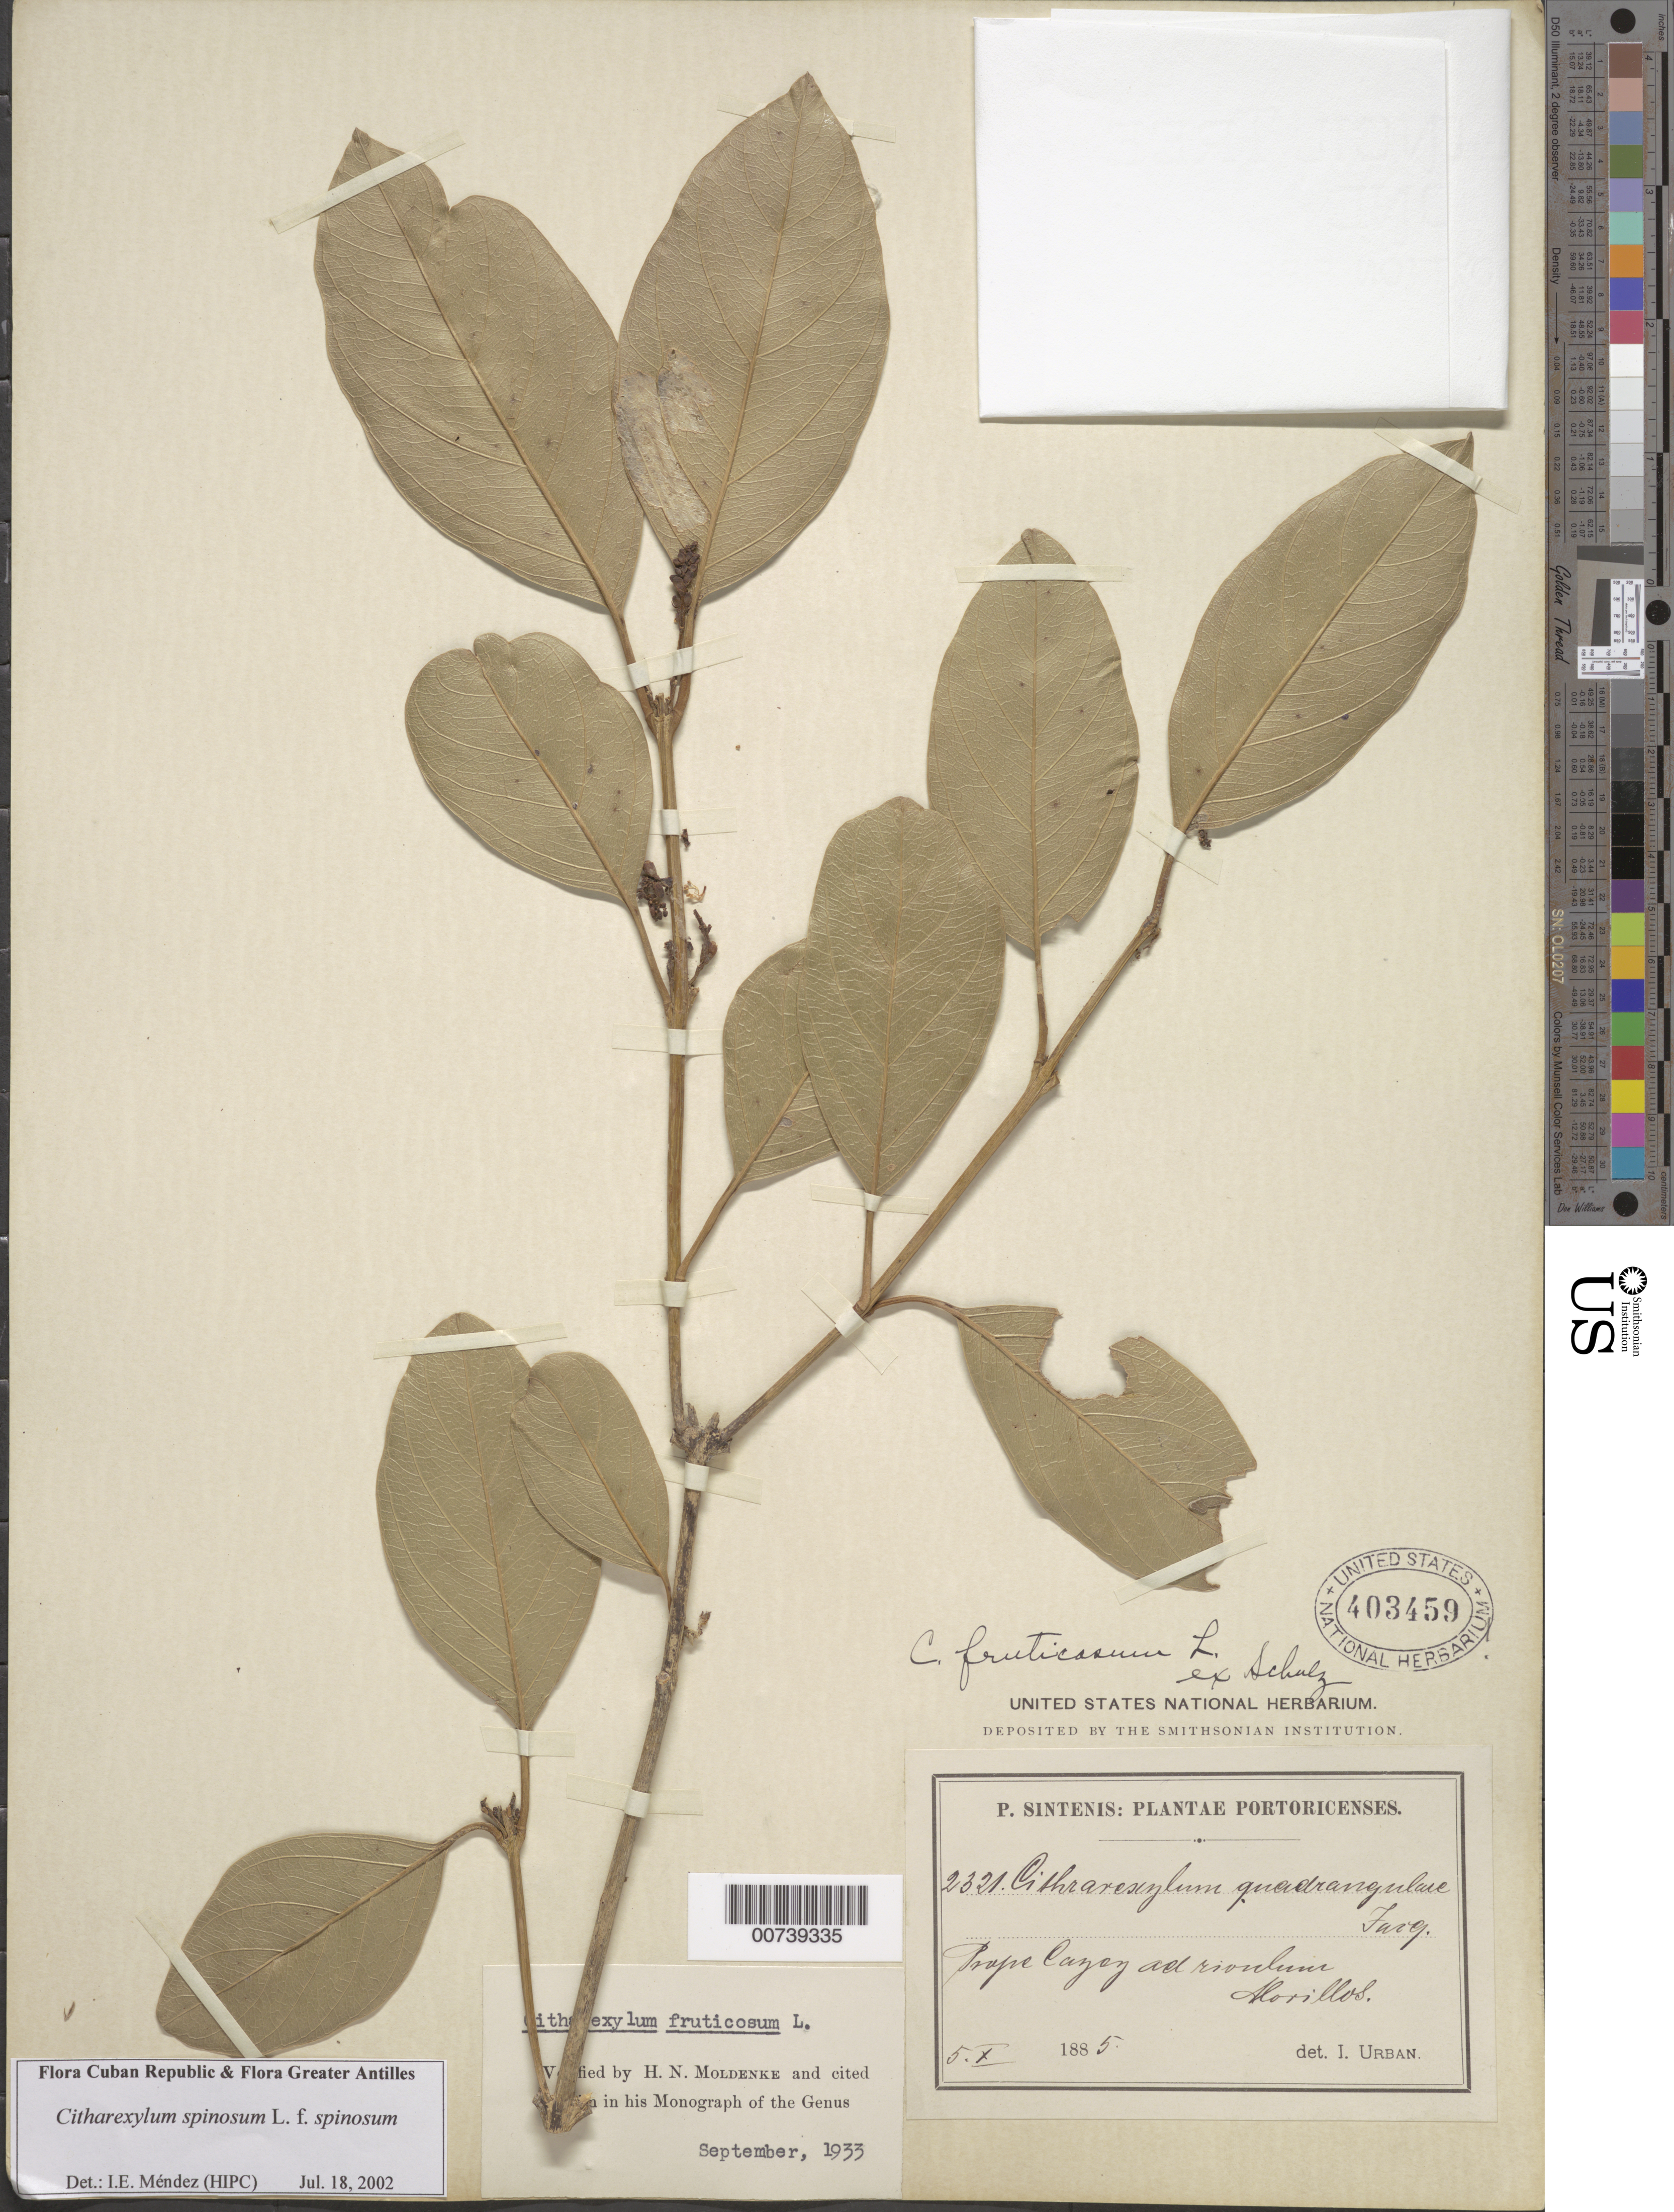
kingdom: Plantae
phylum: Tracheophyta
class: Magnoliopsida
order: Lamiales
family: Verbenaceae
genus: Citharexylum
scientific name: Citharexylum fruticosum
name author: L.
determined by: Méndez, Isidro E., (HIPC)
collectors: P. Sintenis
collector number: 2321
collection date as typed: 05 Oct 1885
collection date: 1885-10-05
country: Puerto Rico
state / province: Cayey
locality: Prope Cayey ad rivulum Morillos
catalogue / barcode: US 403459